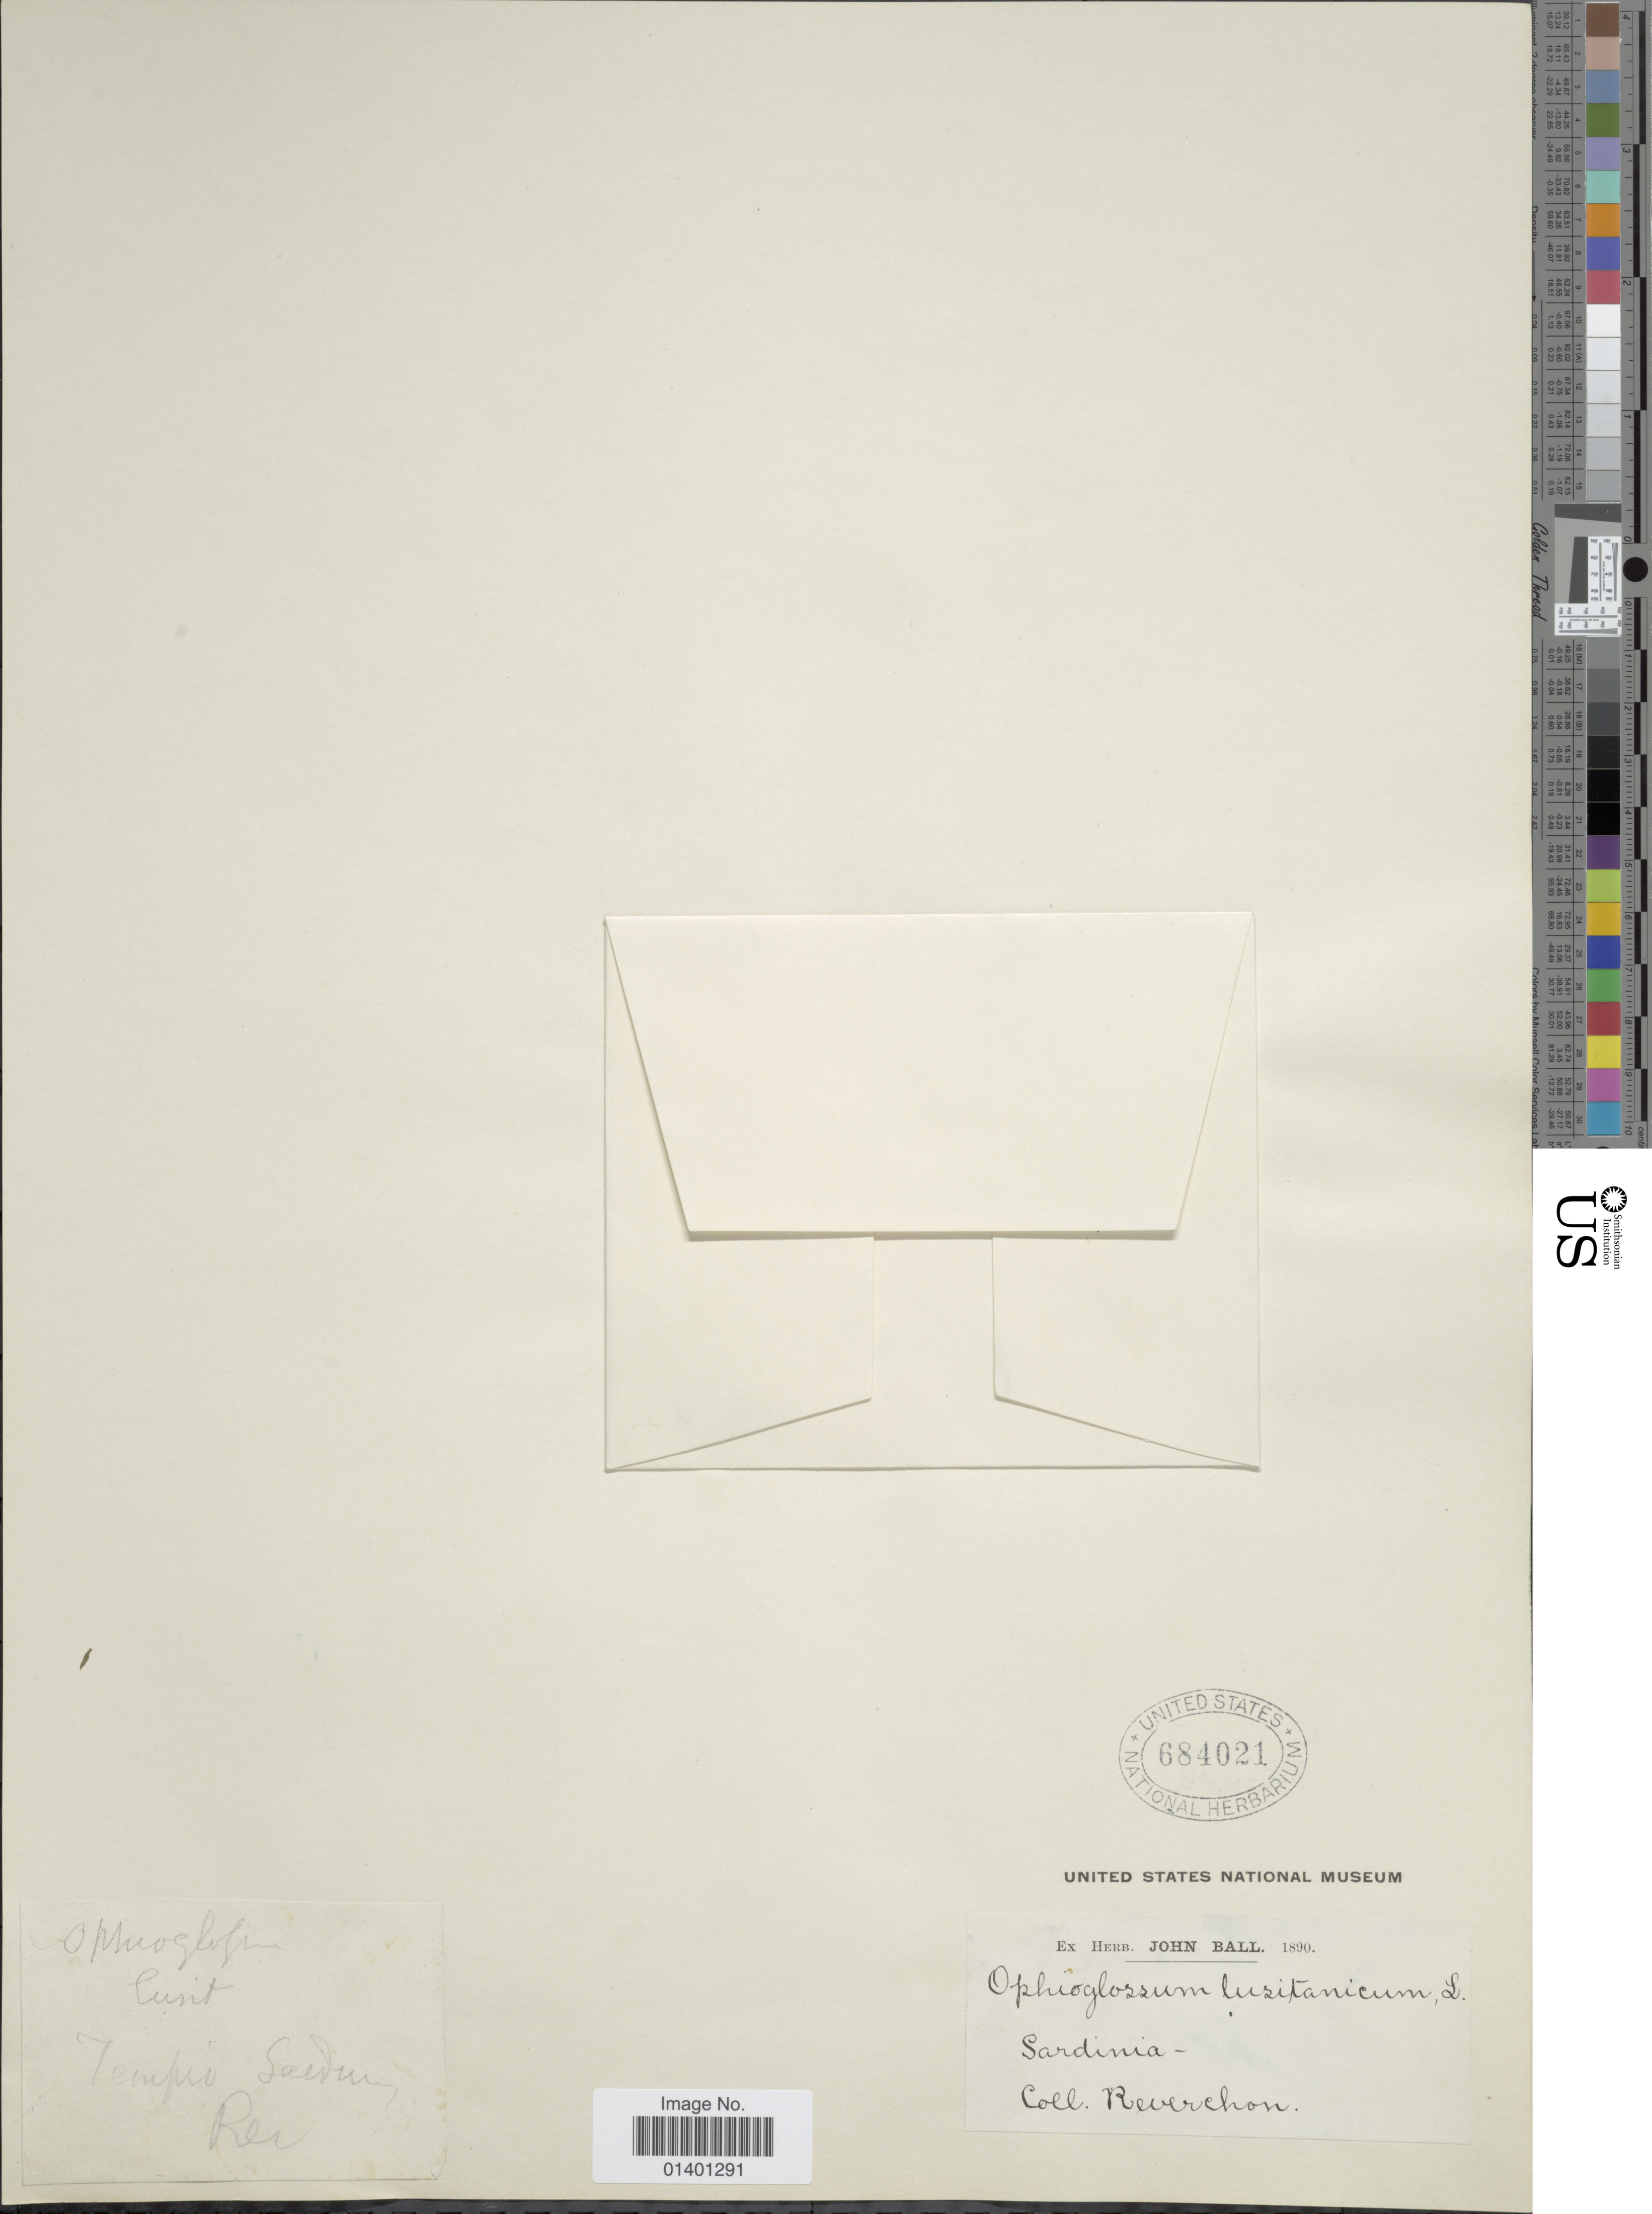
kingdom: Plantae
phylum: Tracheophyta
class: Polypodiopsida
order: Ophioglossales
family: Ophioglossaceae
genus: Ophioglossum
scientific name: Ophioglossum lusitanicum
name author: L.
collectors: -. Reverchon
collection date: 1890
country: Italy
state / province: Sardegna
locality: Sardinia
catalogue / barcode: US 684021